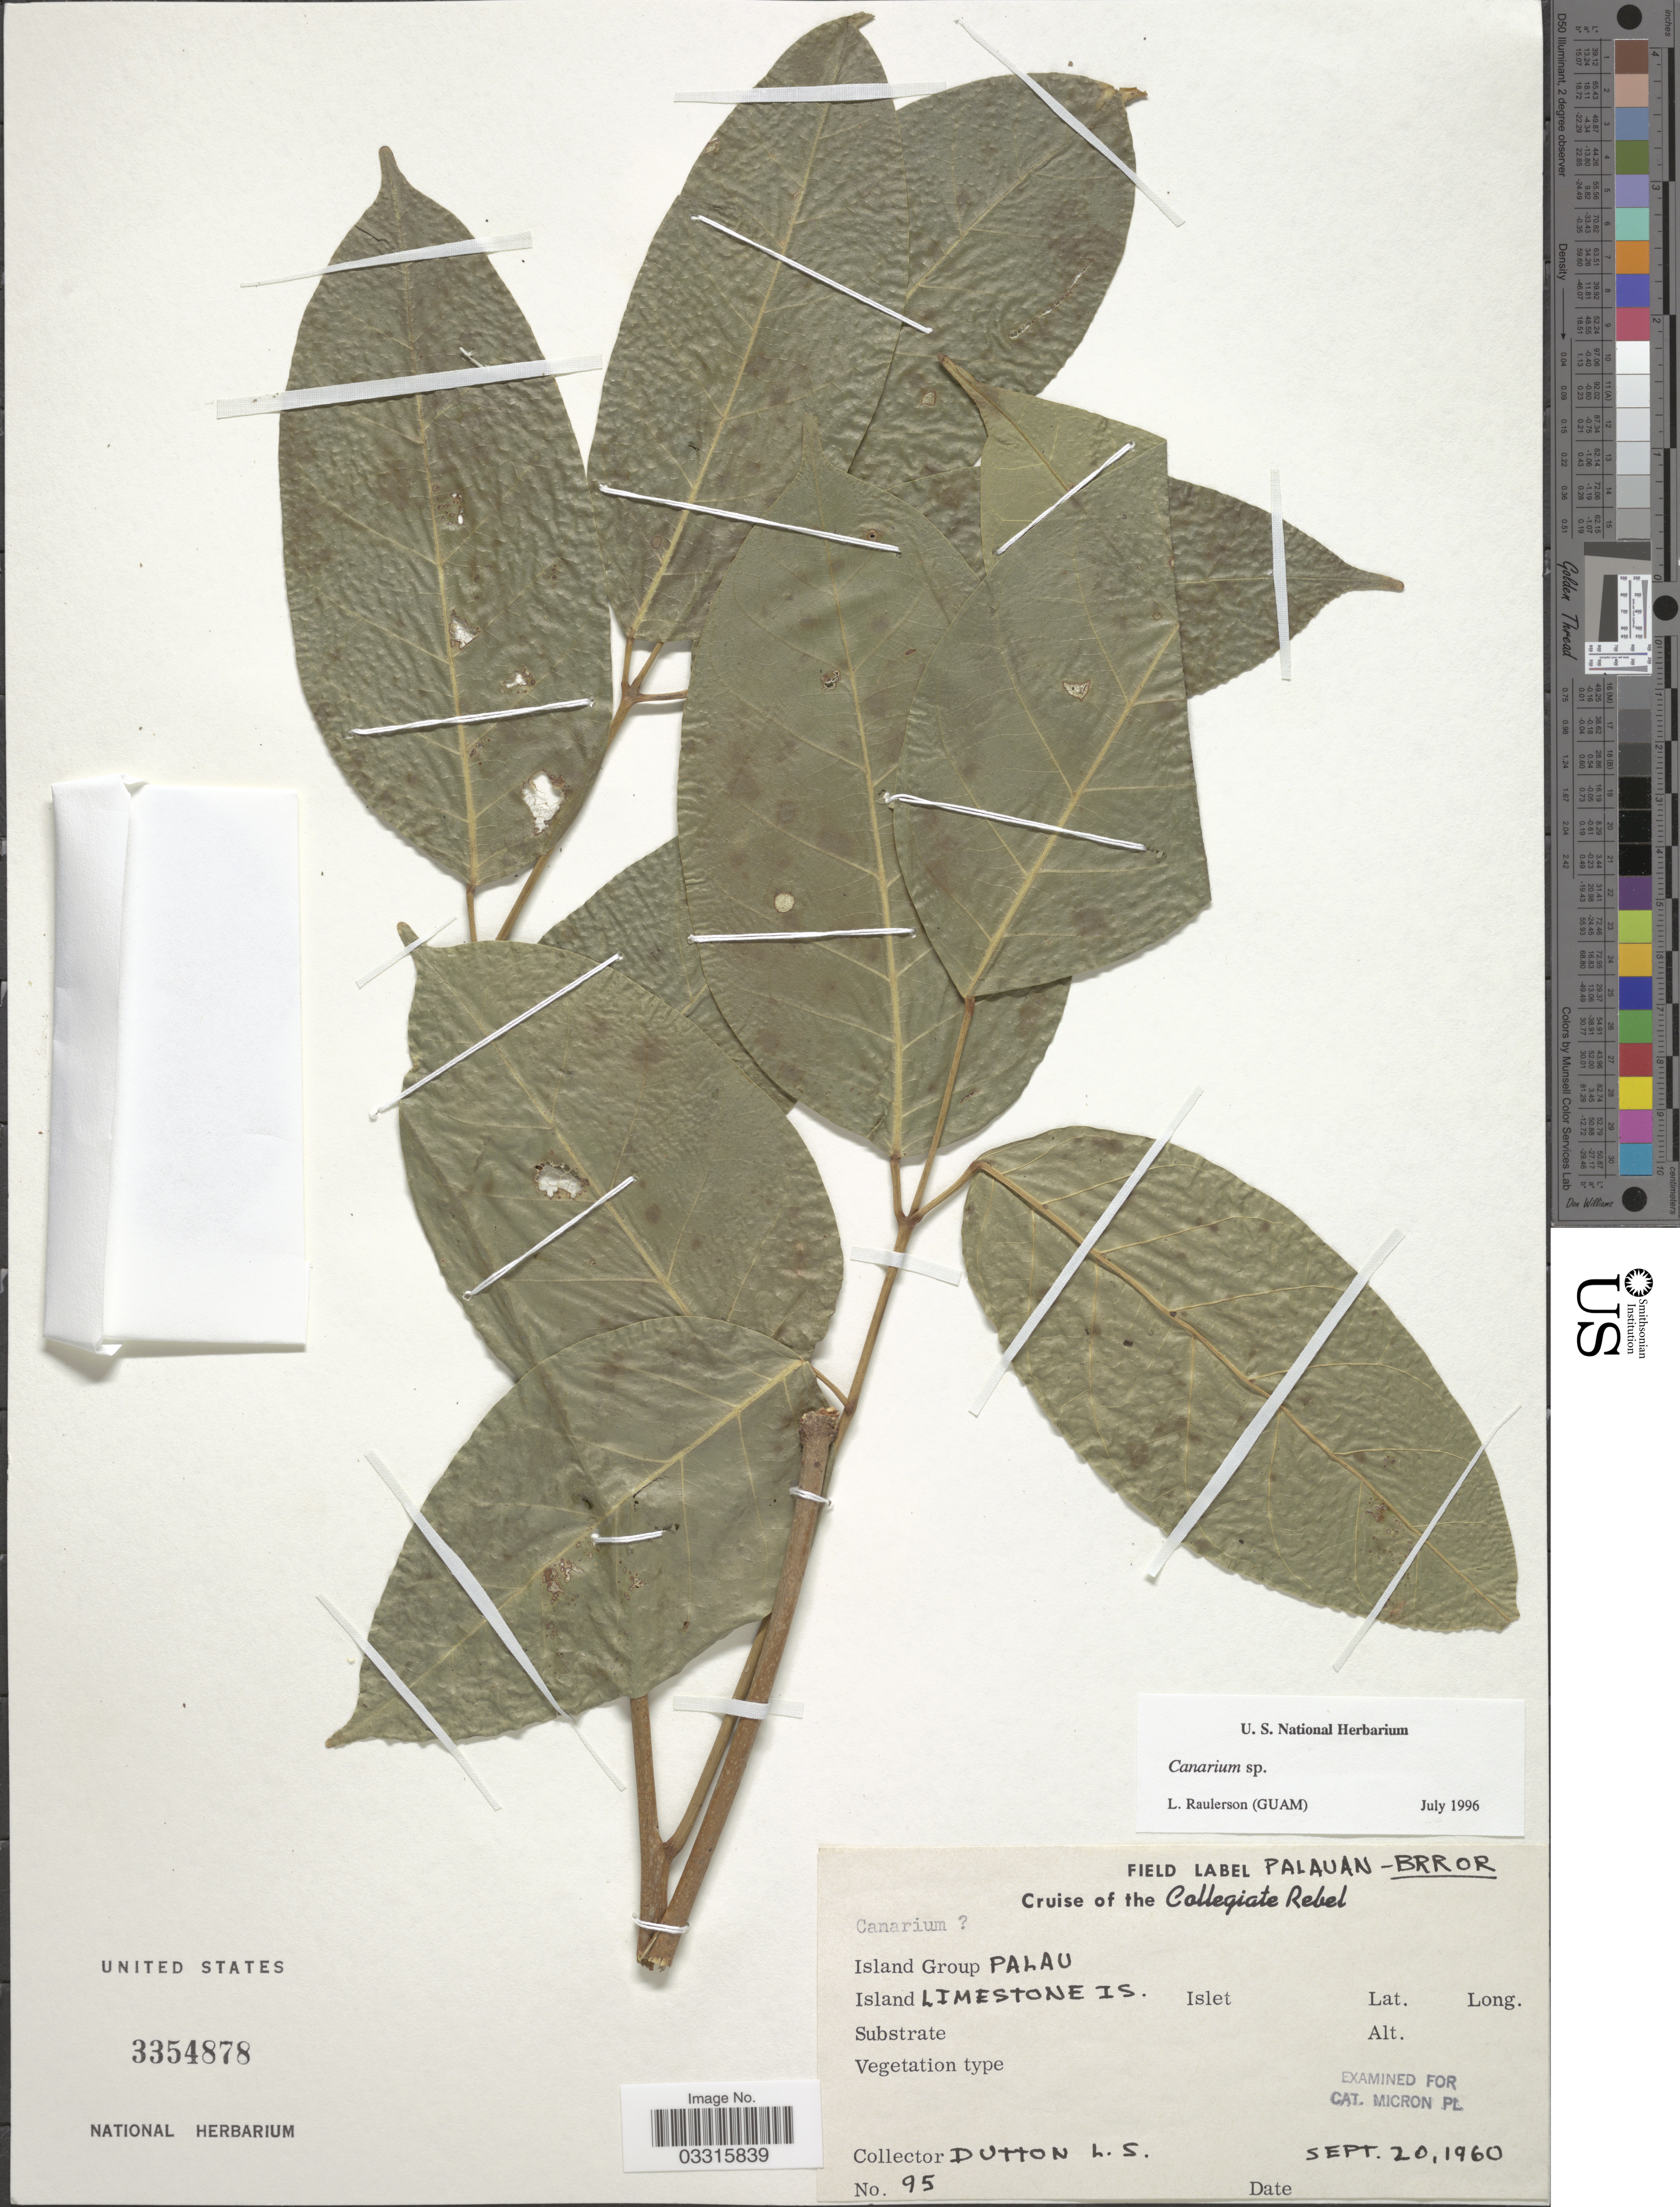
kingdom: Plantae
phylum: Tracheophyta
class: Magnoliopsida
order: Sapindales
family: Burseraceae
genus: Canarium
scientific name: Canarium sp.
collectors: L. Dutton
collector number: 95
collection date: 1960-09-20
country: Palau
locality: Island Group Palau. Island Limestone Is.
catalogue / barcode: US 3354878